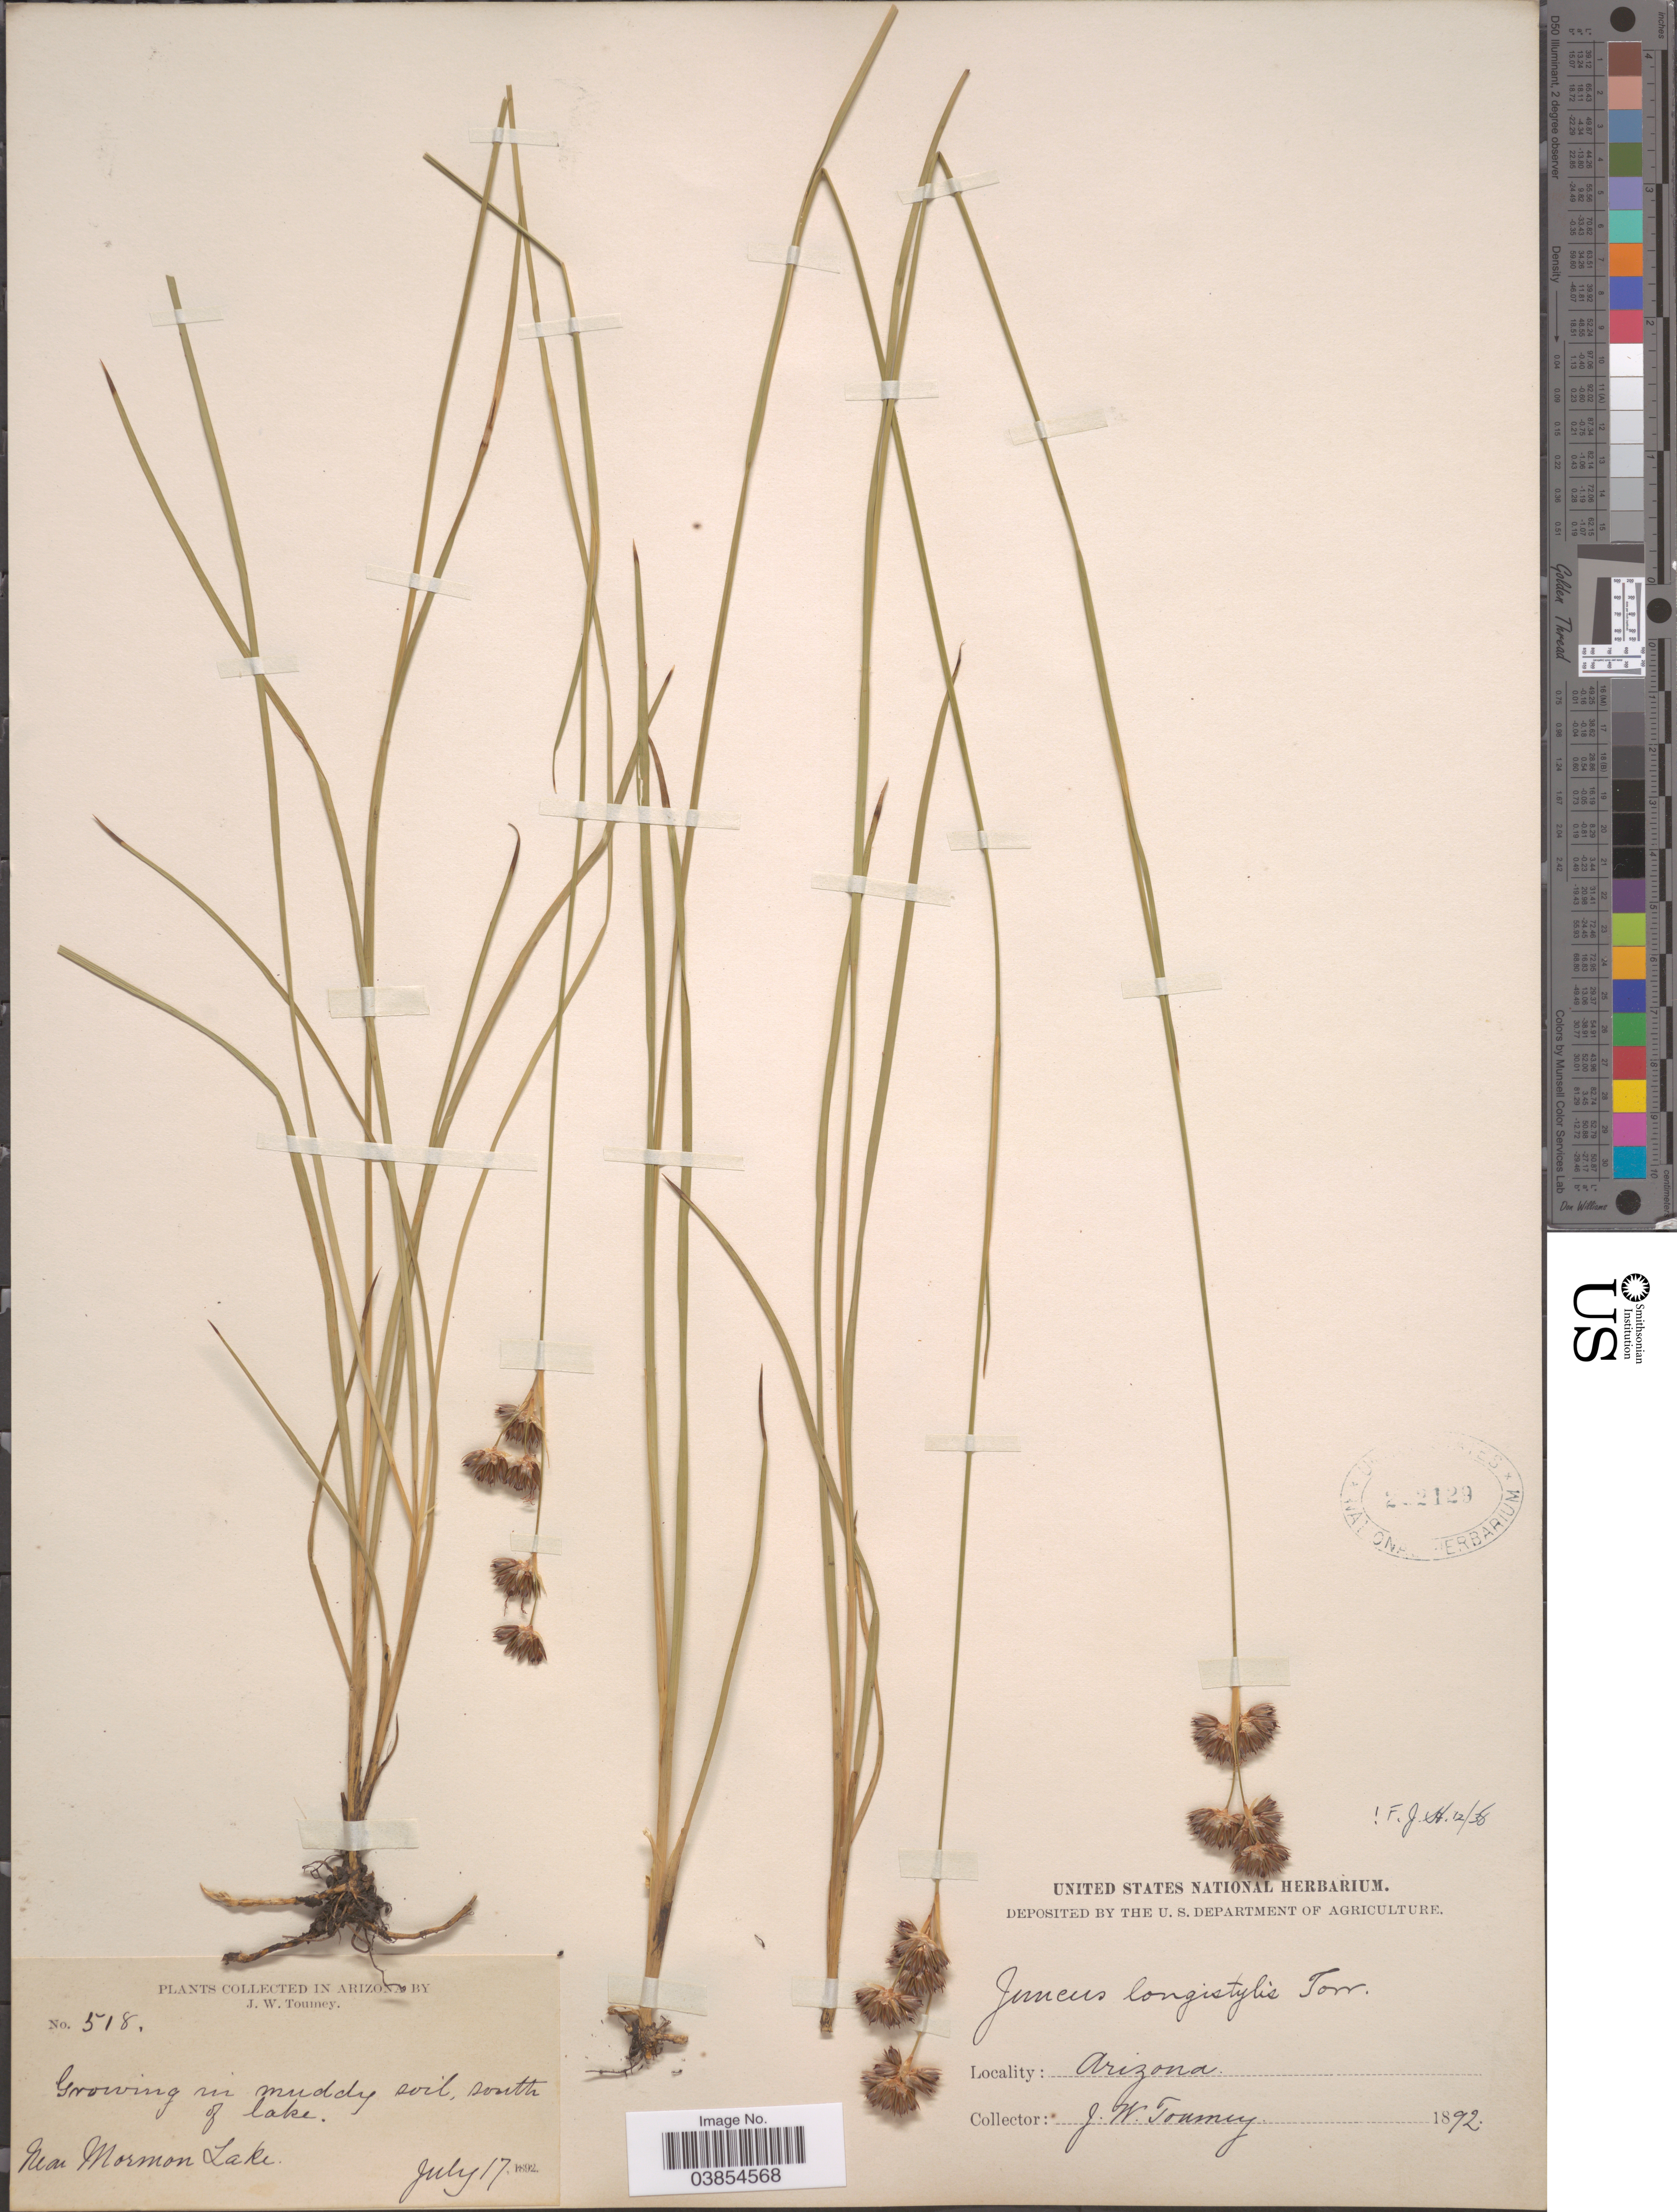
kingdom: Plantae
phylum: Tracheophyta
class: Liliopsida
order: Poales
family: Juncaceae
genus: Juncus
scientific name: Juncus longistylis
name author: Torr.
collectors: J. Tourney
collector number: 518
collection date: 1892-07-17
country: United States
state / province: Arizona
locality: In muddy soil, south of lake. Near Mormon Lake.